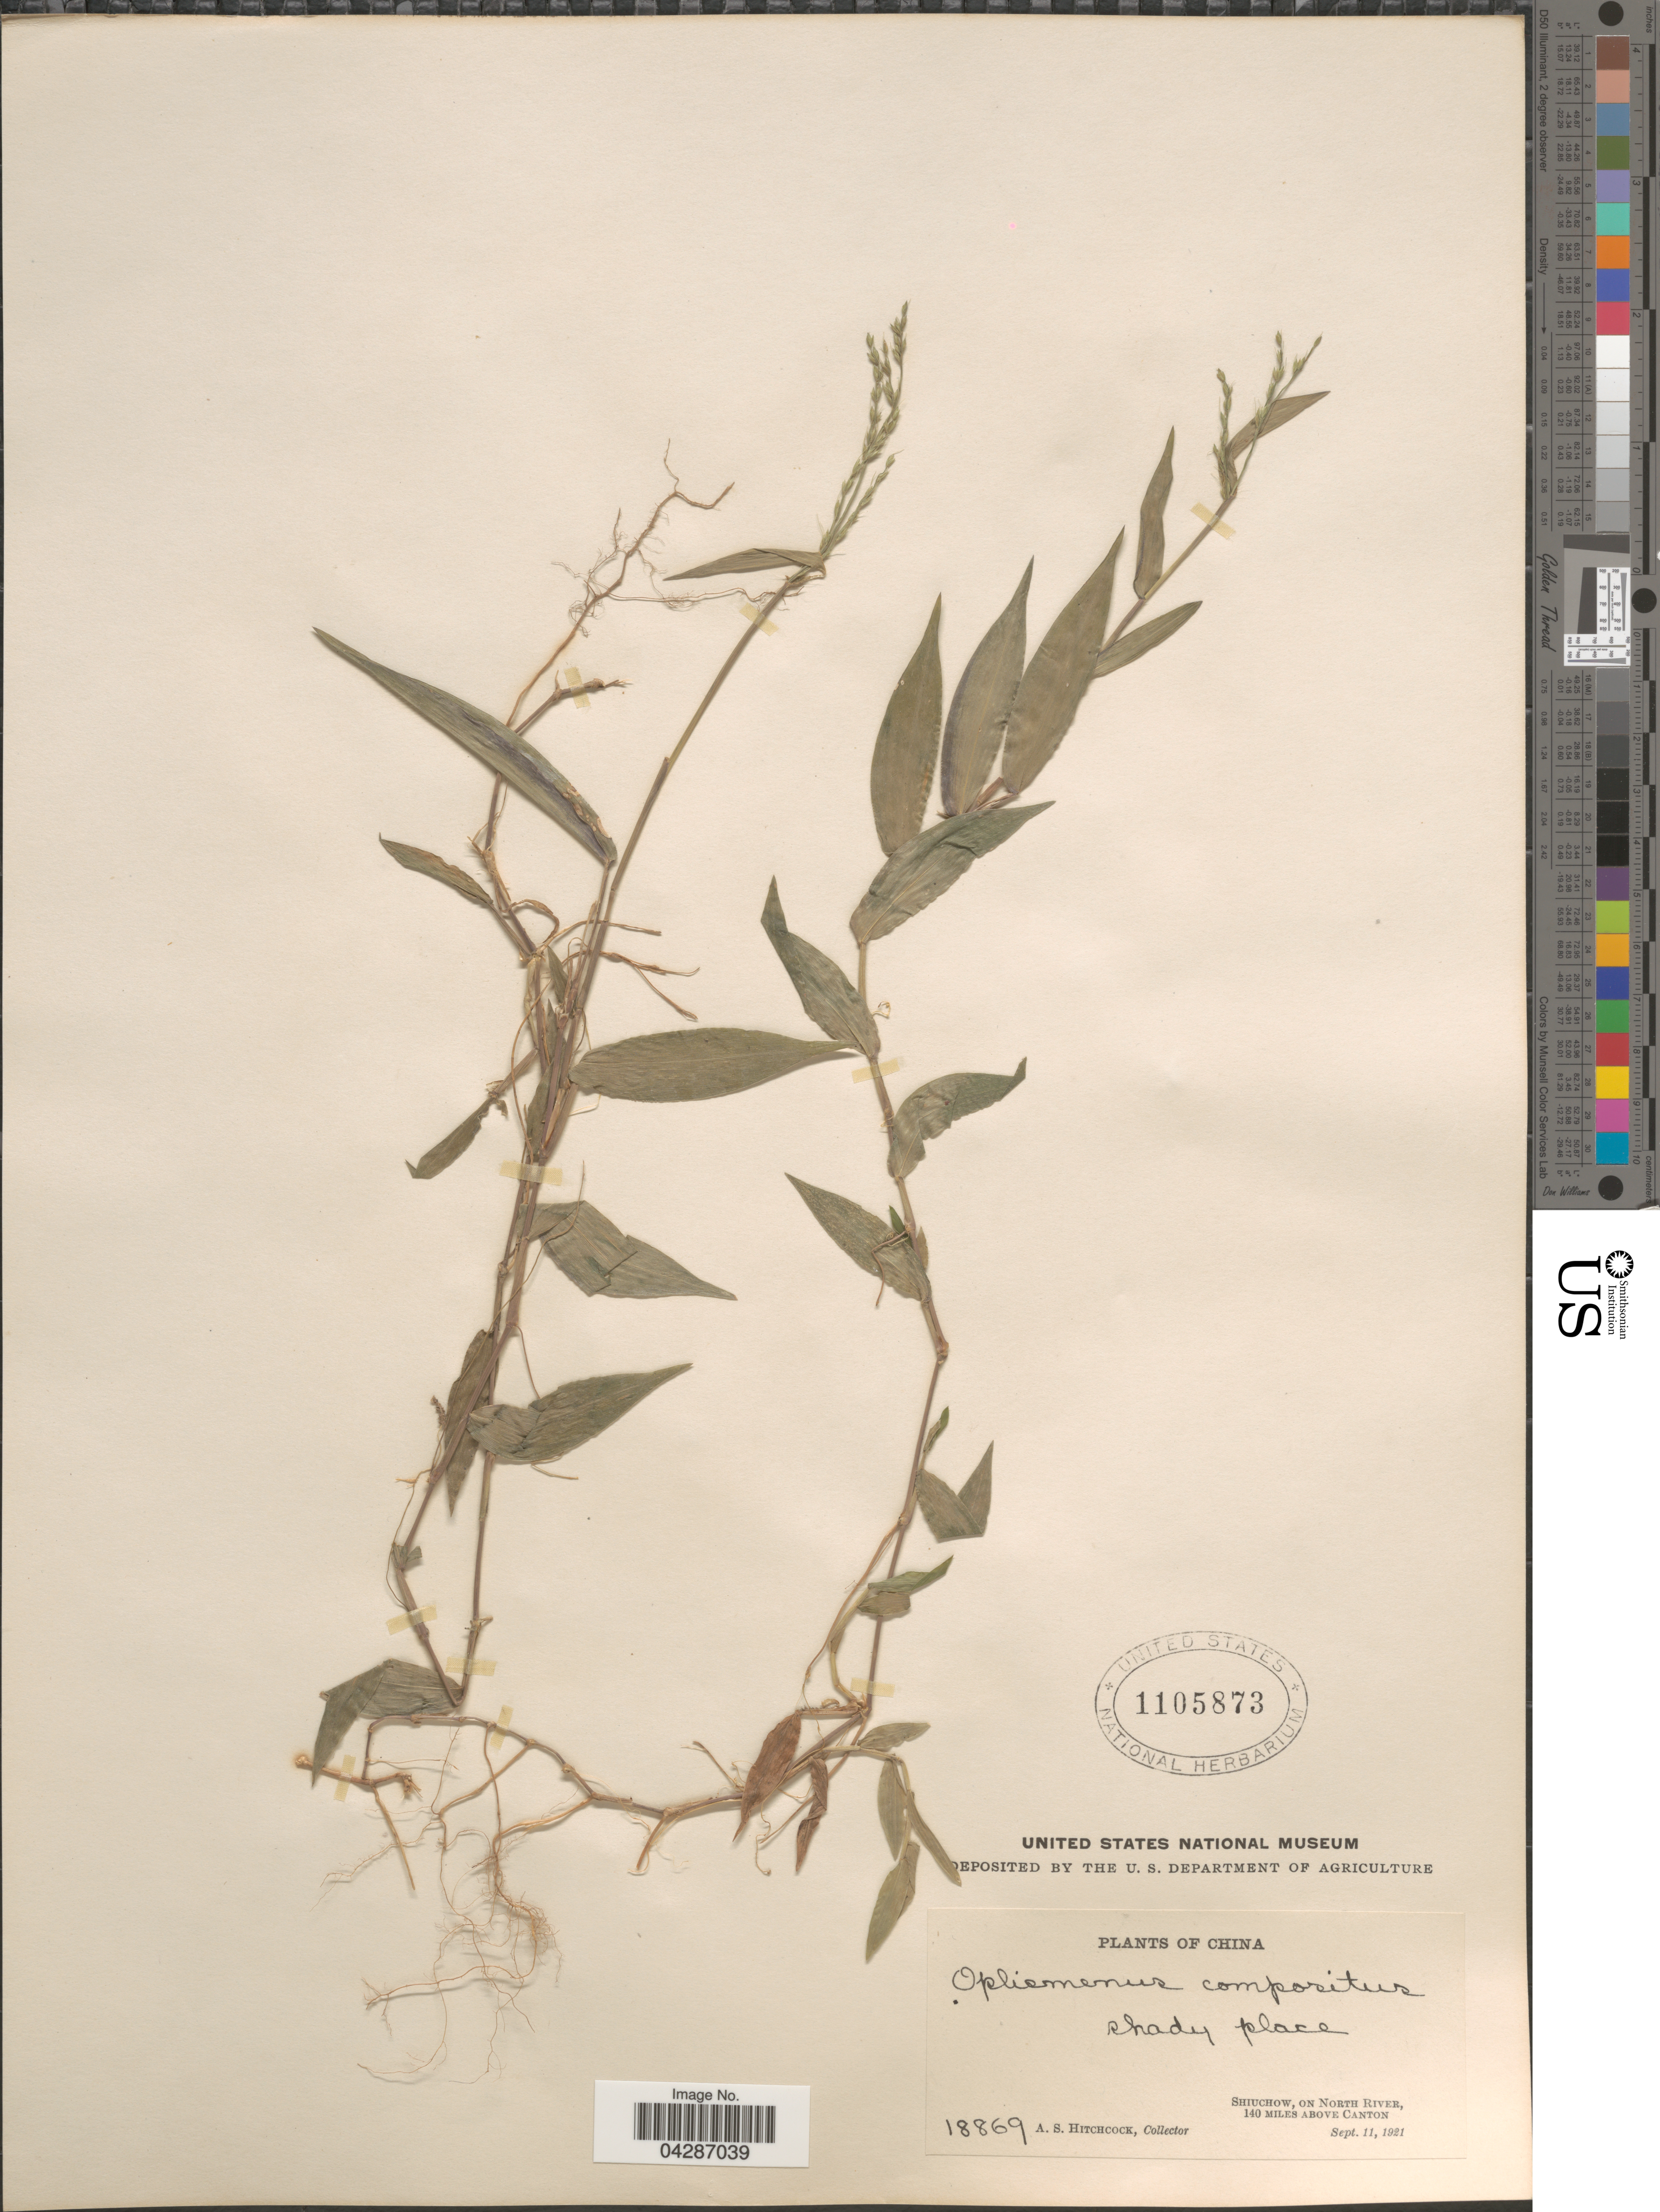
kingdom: Plantae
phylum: Tracheophyta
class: Liliopsida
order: Poales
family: Poaceae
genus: Oplismenus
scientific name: Oplismenus compositus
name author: (L.) P. Beauv.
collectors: A. S. Hitchcock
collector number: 18869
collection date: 1921-09-11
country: China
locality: Shady place. Shiuchow, on North River, 140 miles above Canton.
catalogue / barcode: US 1105873